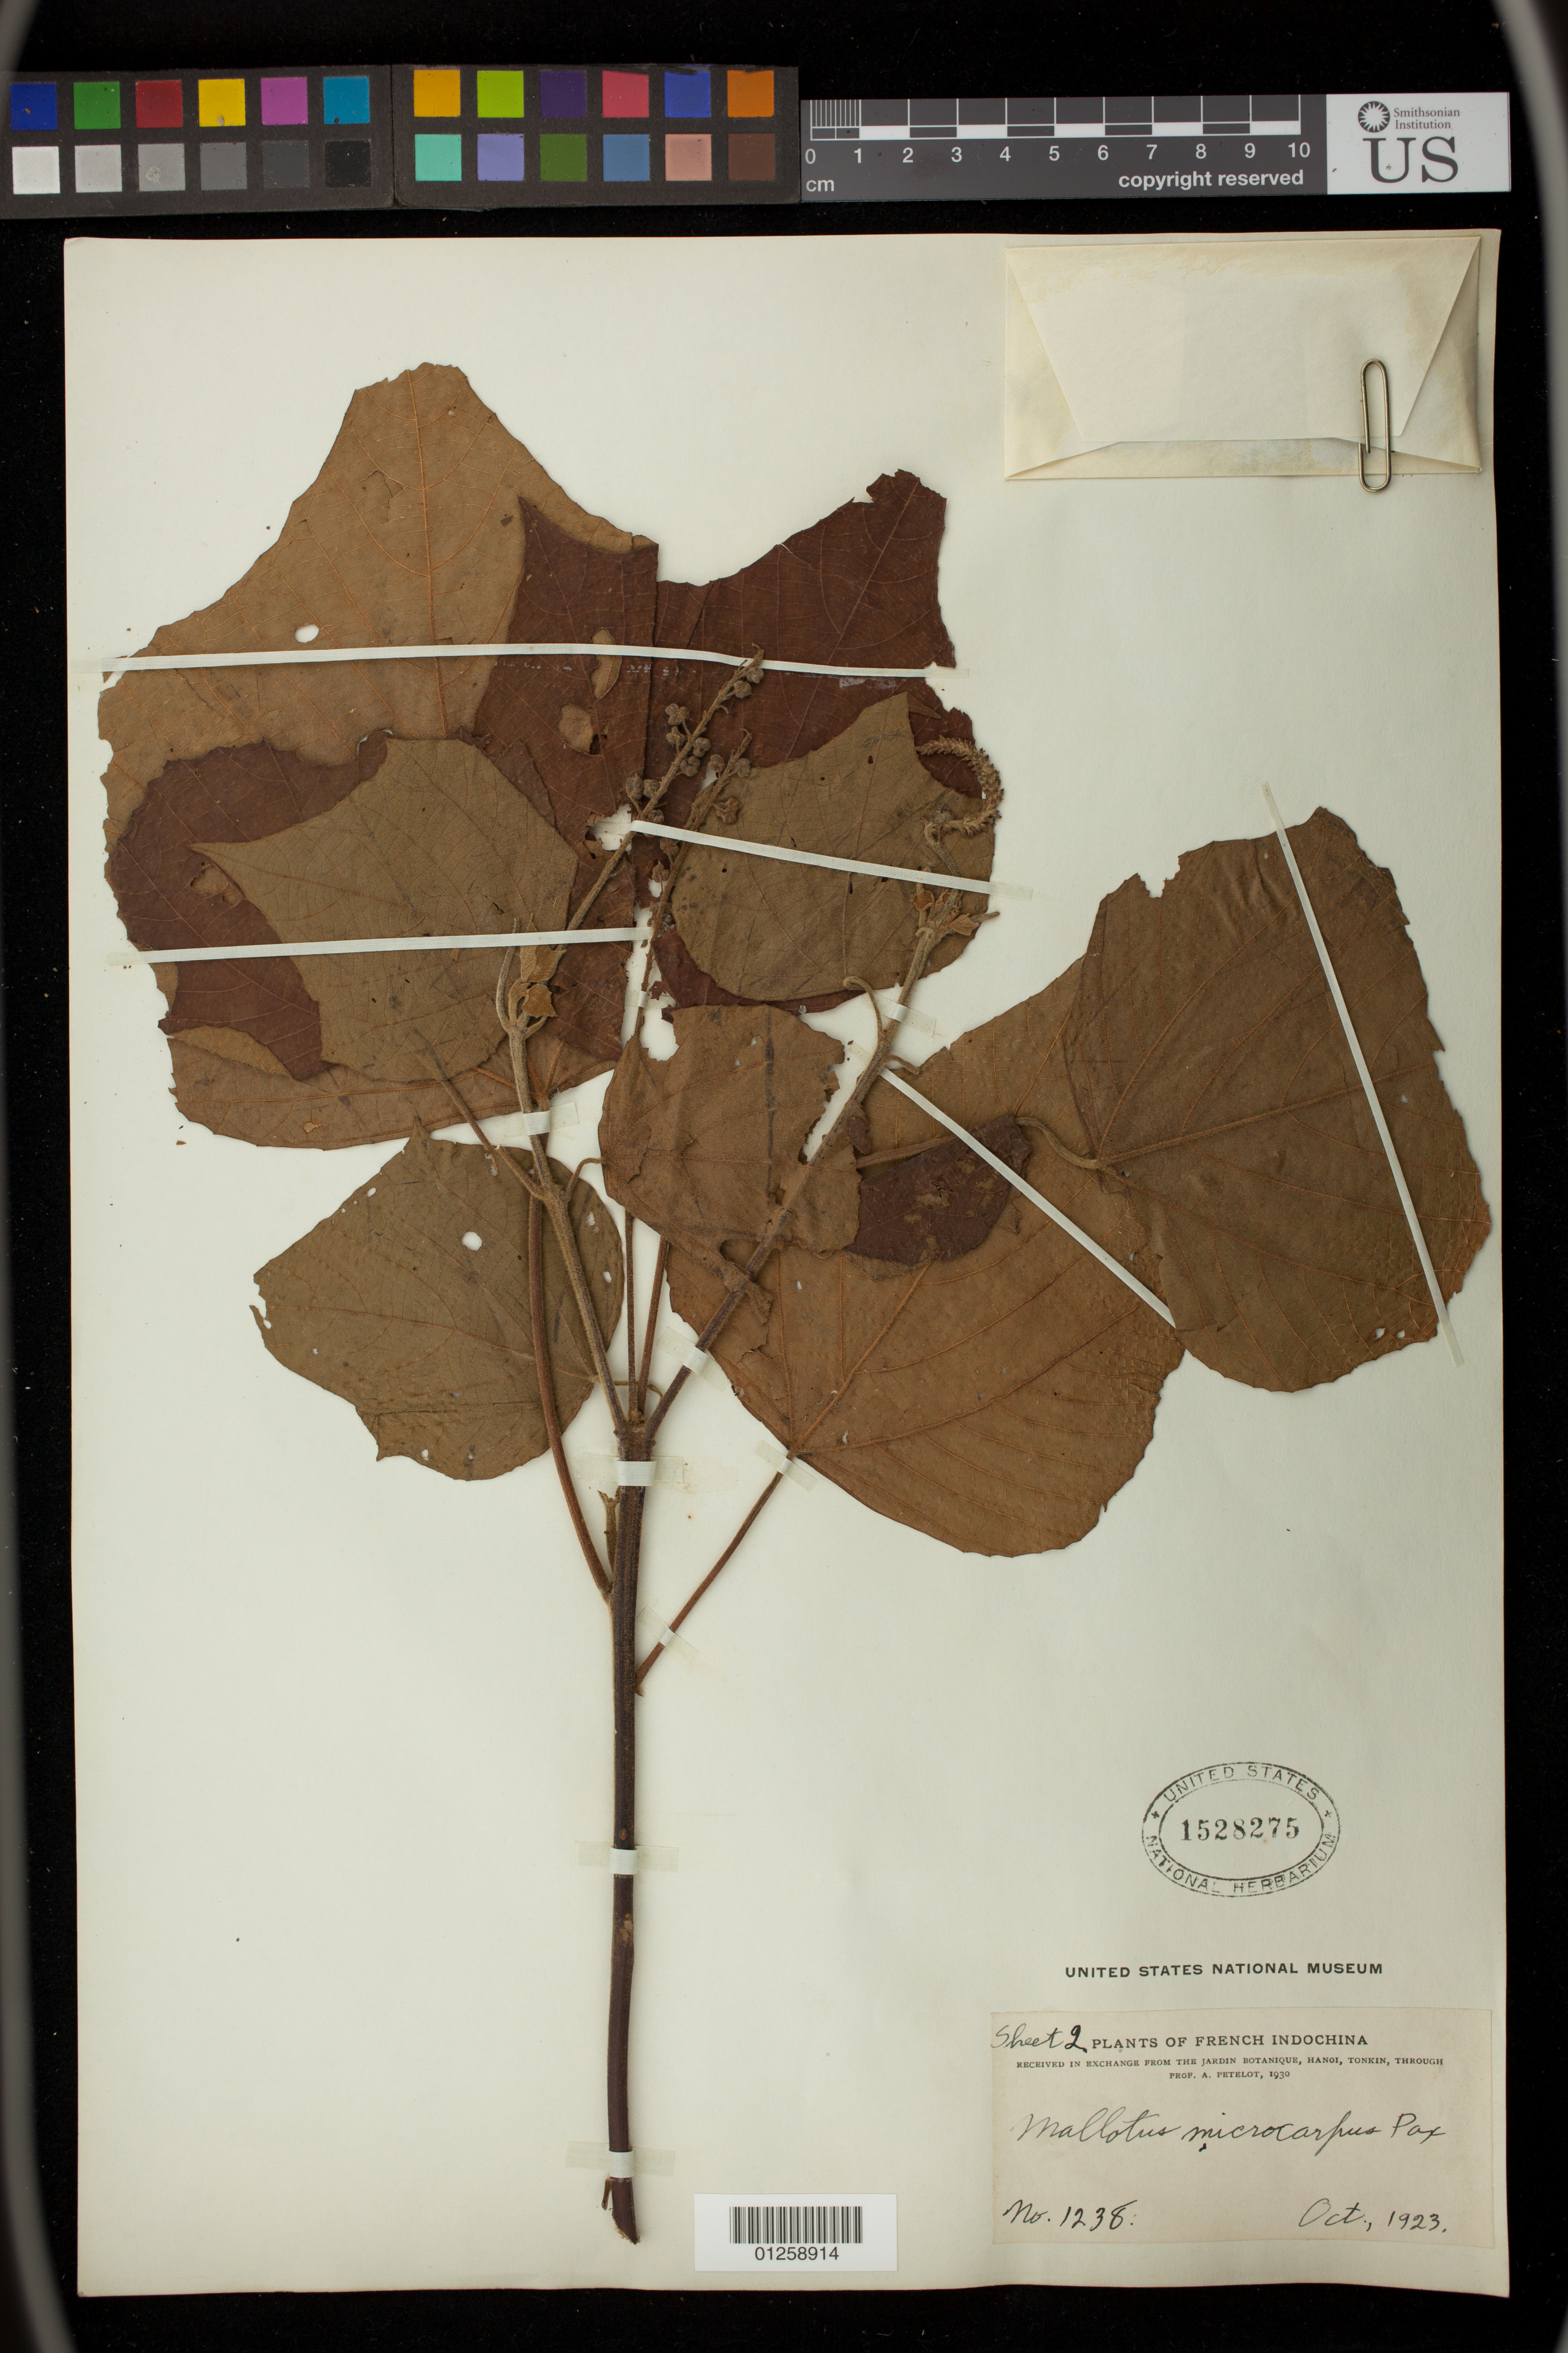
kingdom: Plantae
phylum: Tracheophyta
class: Magnoliopsida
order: Malpighiales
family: Euphorbiaceae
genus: Mallotus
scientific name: Mallotus microcarpus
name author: Pax & K. Hoffm.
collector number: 1238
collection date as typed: Oct 1923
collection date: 1923-10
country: Vietnam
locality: Cho gank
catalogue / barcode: US 1528275